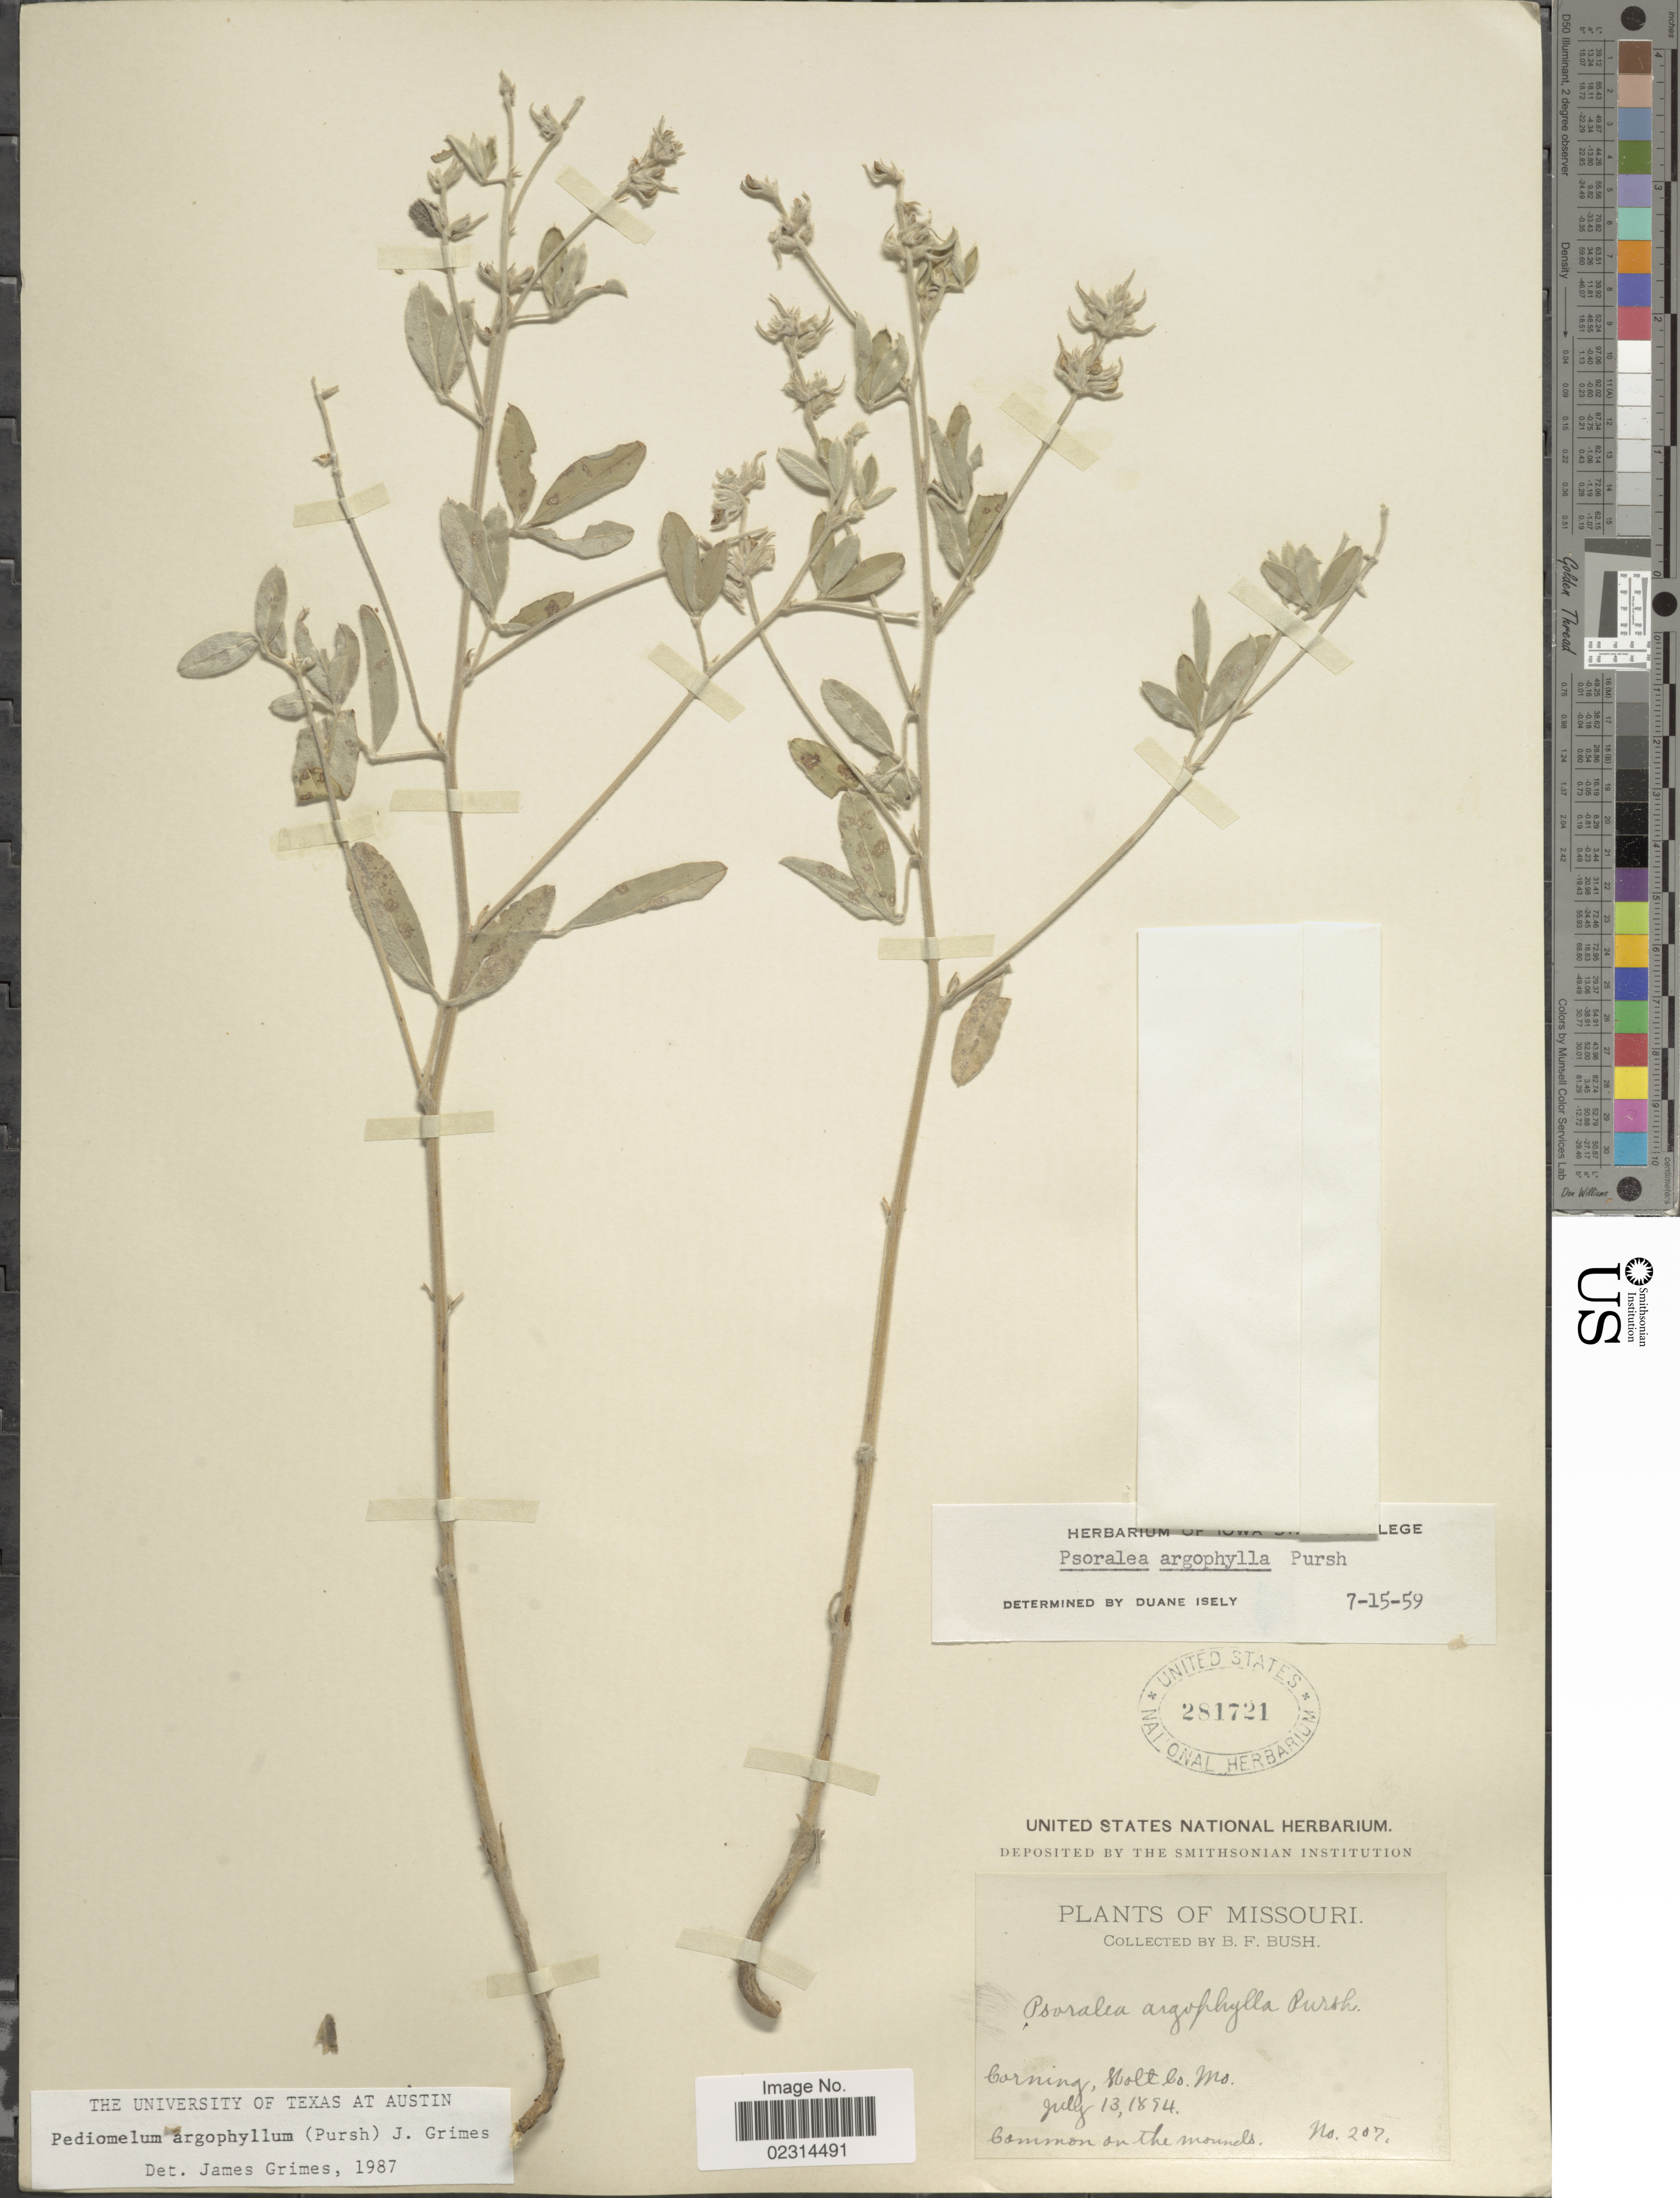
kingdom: Plantae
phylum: Tracheophyta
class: Magnoliopsida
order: Fabales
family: Fabaceae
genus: Pediomelum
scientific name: Pediomelum argophyllum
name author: (Pursh) J.W. Grimes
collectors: B. F. Bush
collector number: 207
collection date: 1894-07-13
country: United States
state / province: Missouri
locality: Corning, Holt Co.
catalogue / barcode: US 281721